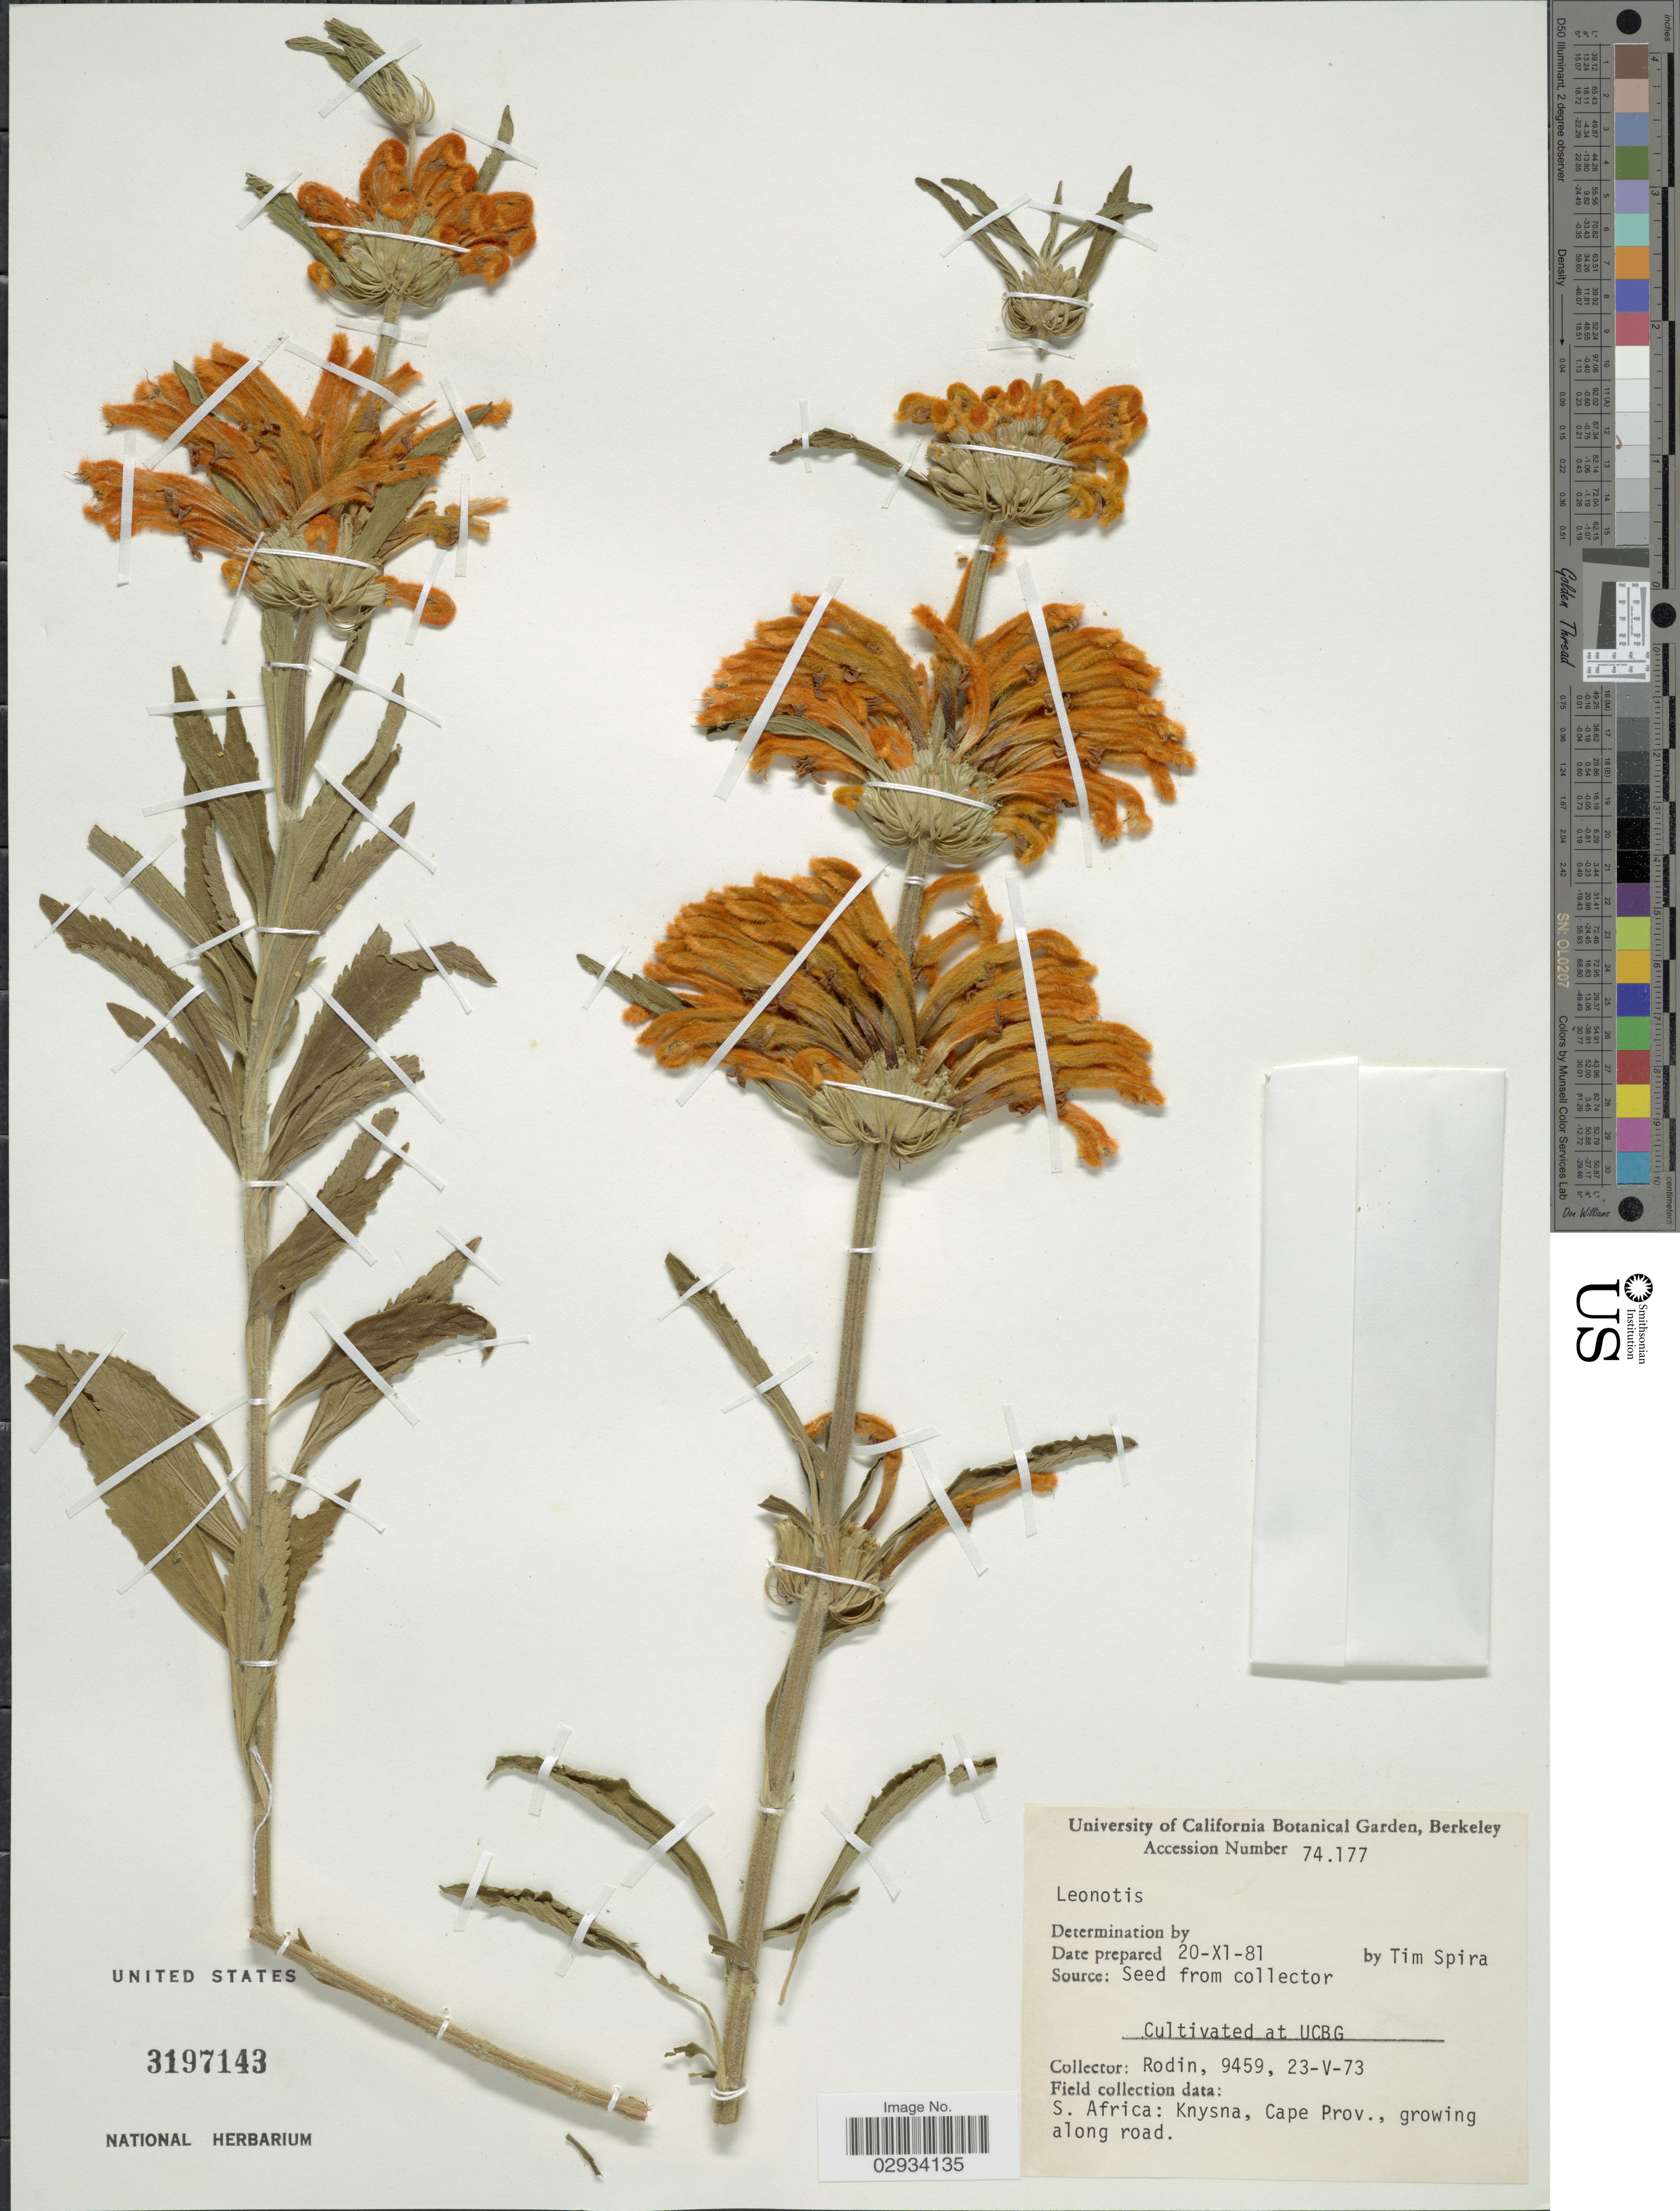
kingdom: Plantae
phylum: Tracheophyta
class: Magnoliopsida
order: Lamiales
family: Lamiaceae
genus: Leonotis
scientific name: Leonotis sp.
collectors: T. Spira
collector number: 74177?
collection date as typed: Transcribed d/m/y: 20/11/81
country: United States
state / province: California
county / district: Alameda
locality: University of California Botanical Garden, Berkeley. UCBG.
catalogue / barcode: US 3197143